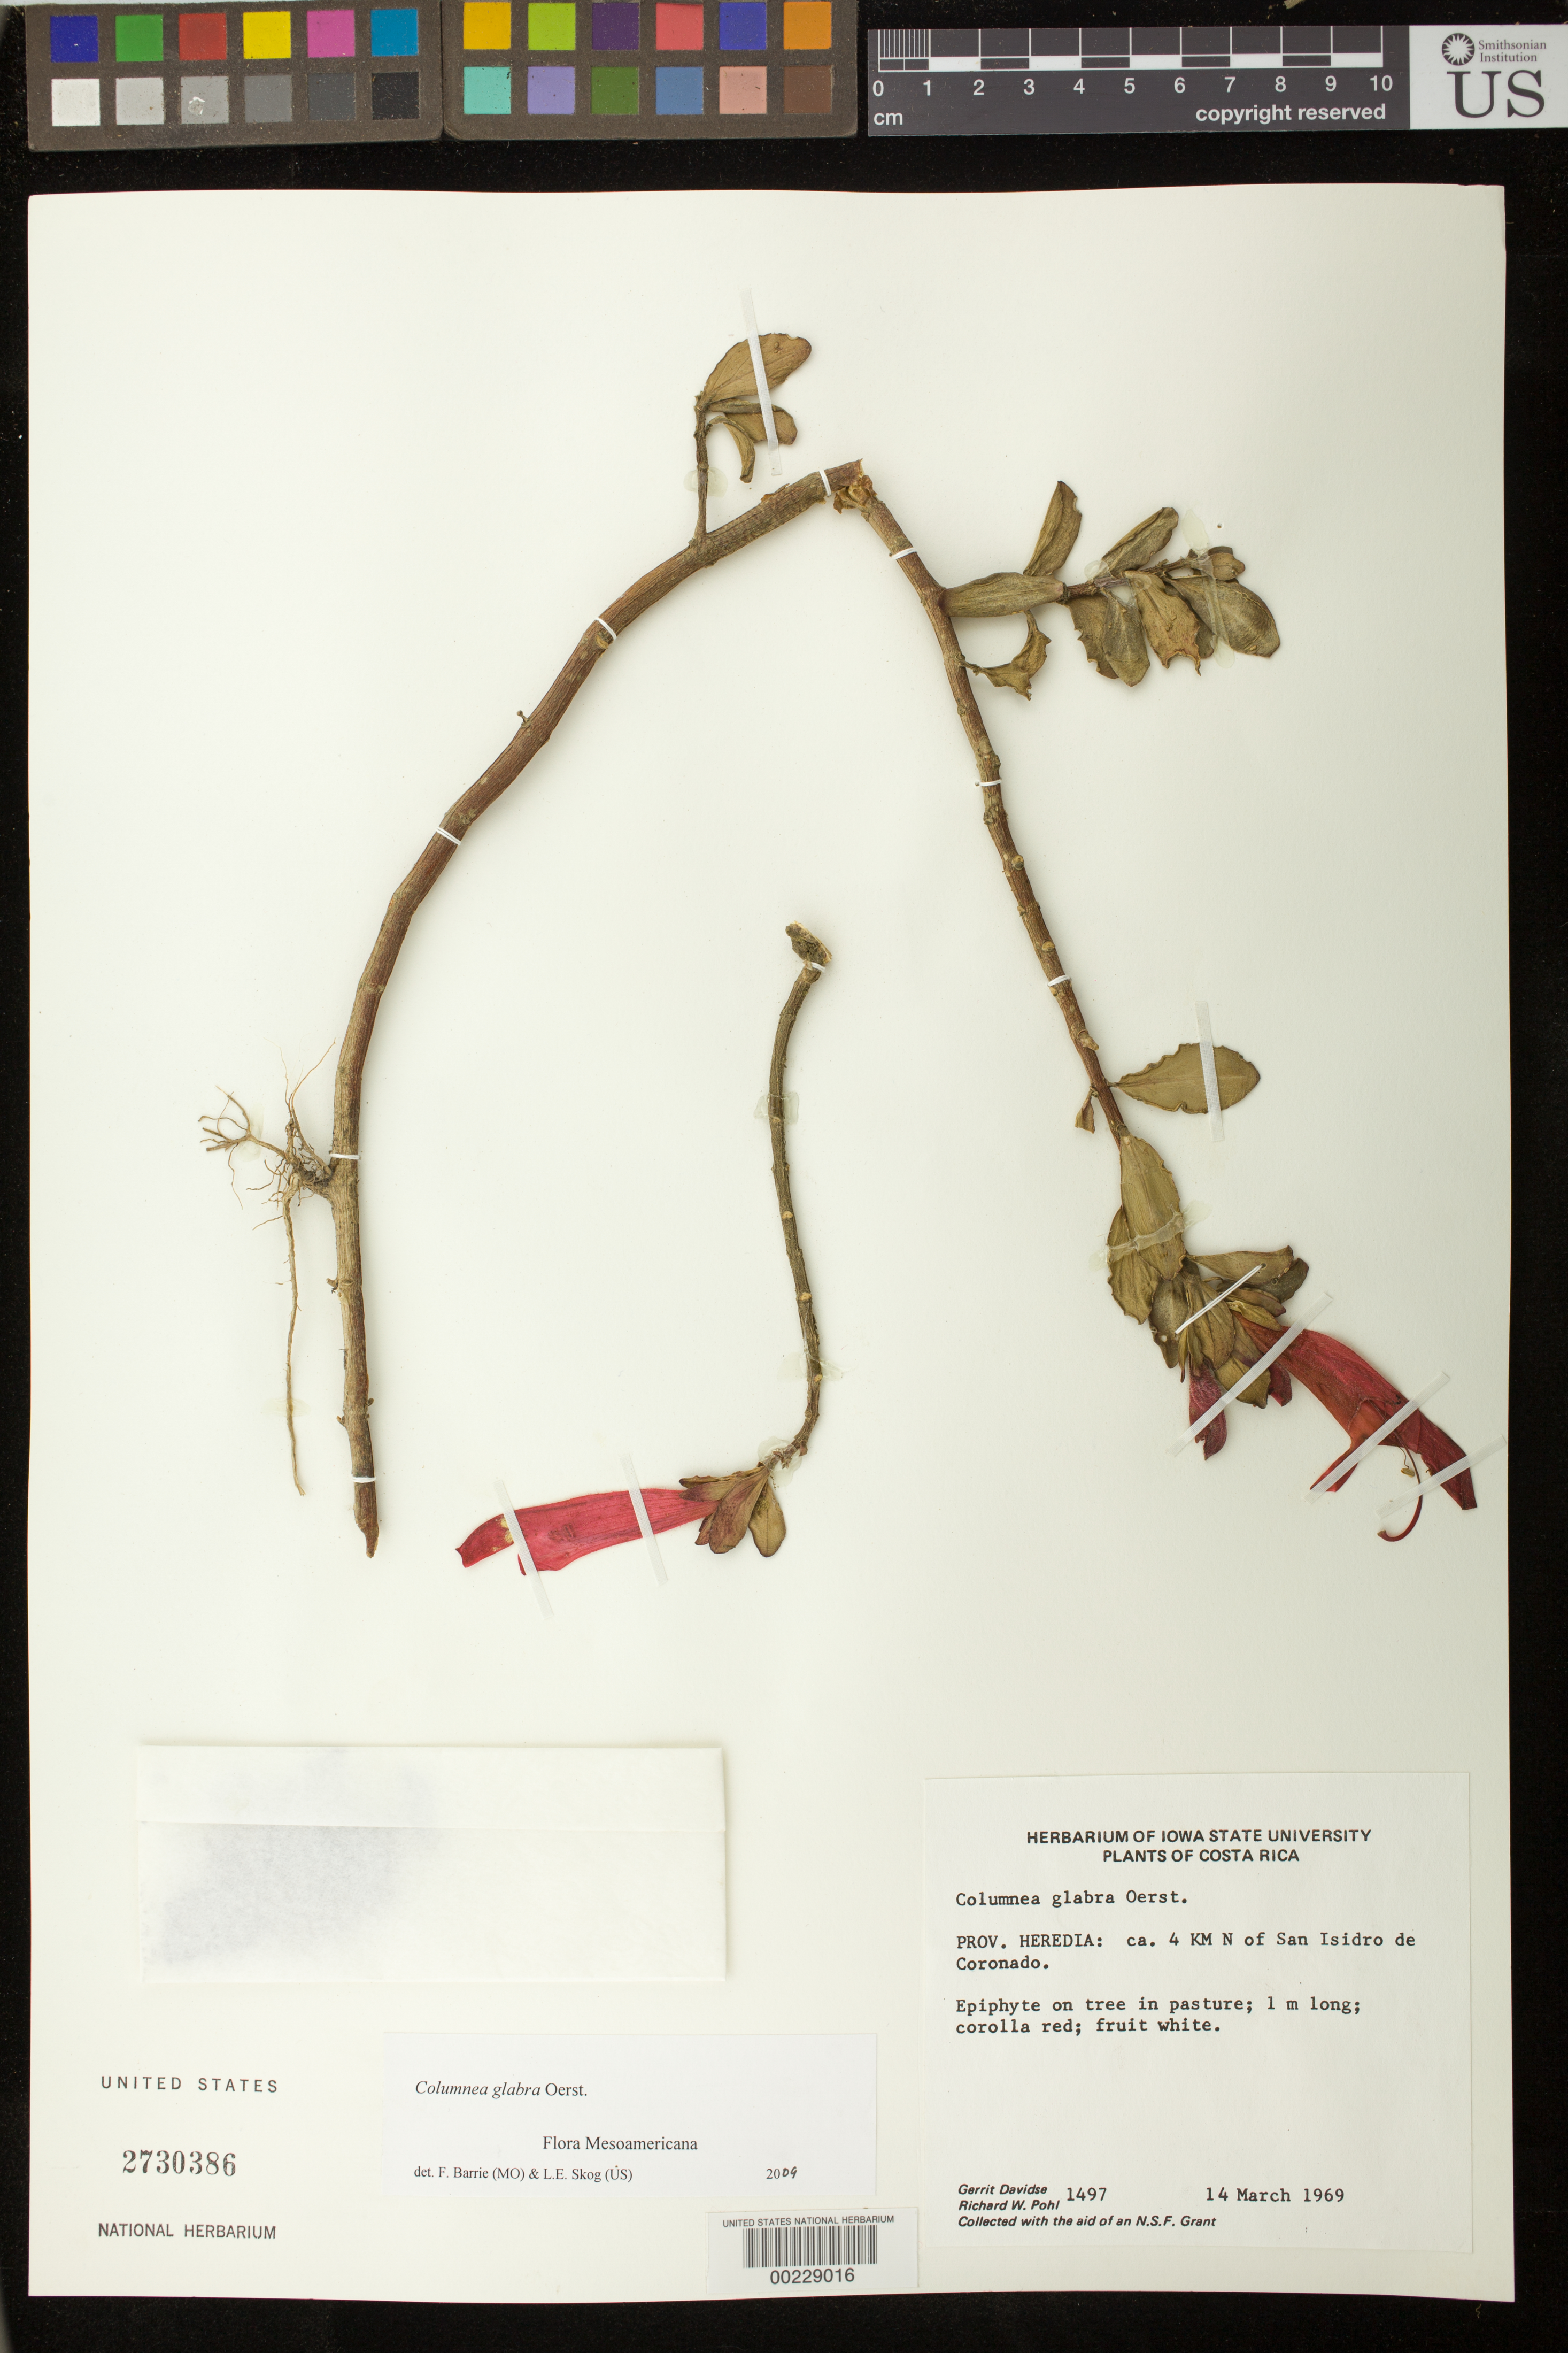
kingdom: Plantae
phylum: Tracheophyta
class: Magnoliopsida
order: Lamiales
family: Gesneriaceae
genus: Columnea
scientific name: Columnea glabra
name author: Oerst.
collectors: G. Davidse & R. W. Pohl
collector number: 1497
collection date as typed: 14 Mar 1969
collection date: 1969-03-14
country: Costa Rica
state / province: Heredia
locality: Ca 4 km N of San Isidro de Coronado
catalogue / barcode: US 2730386